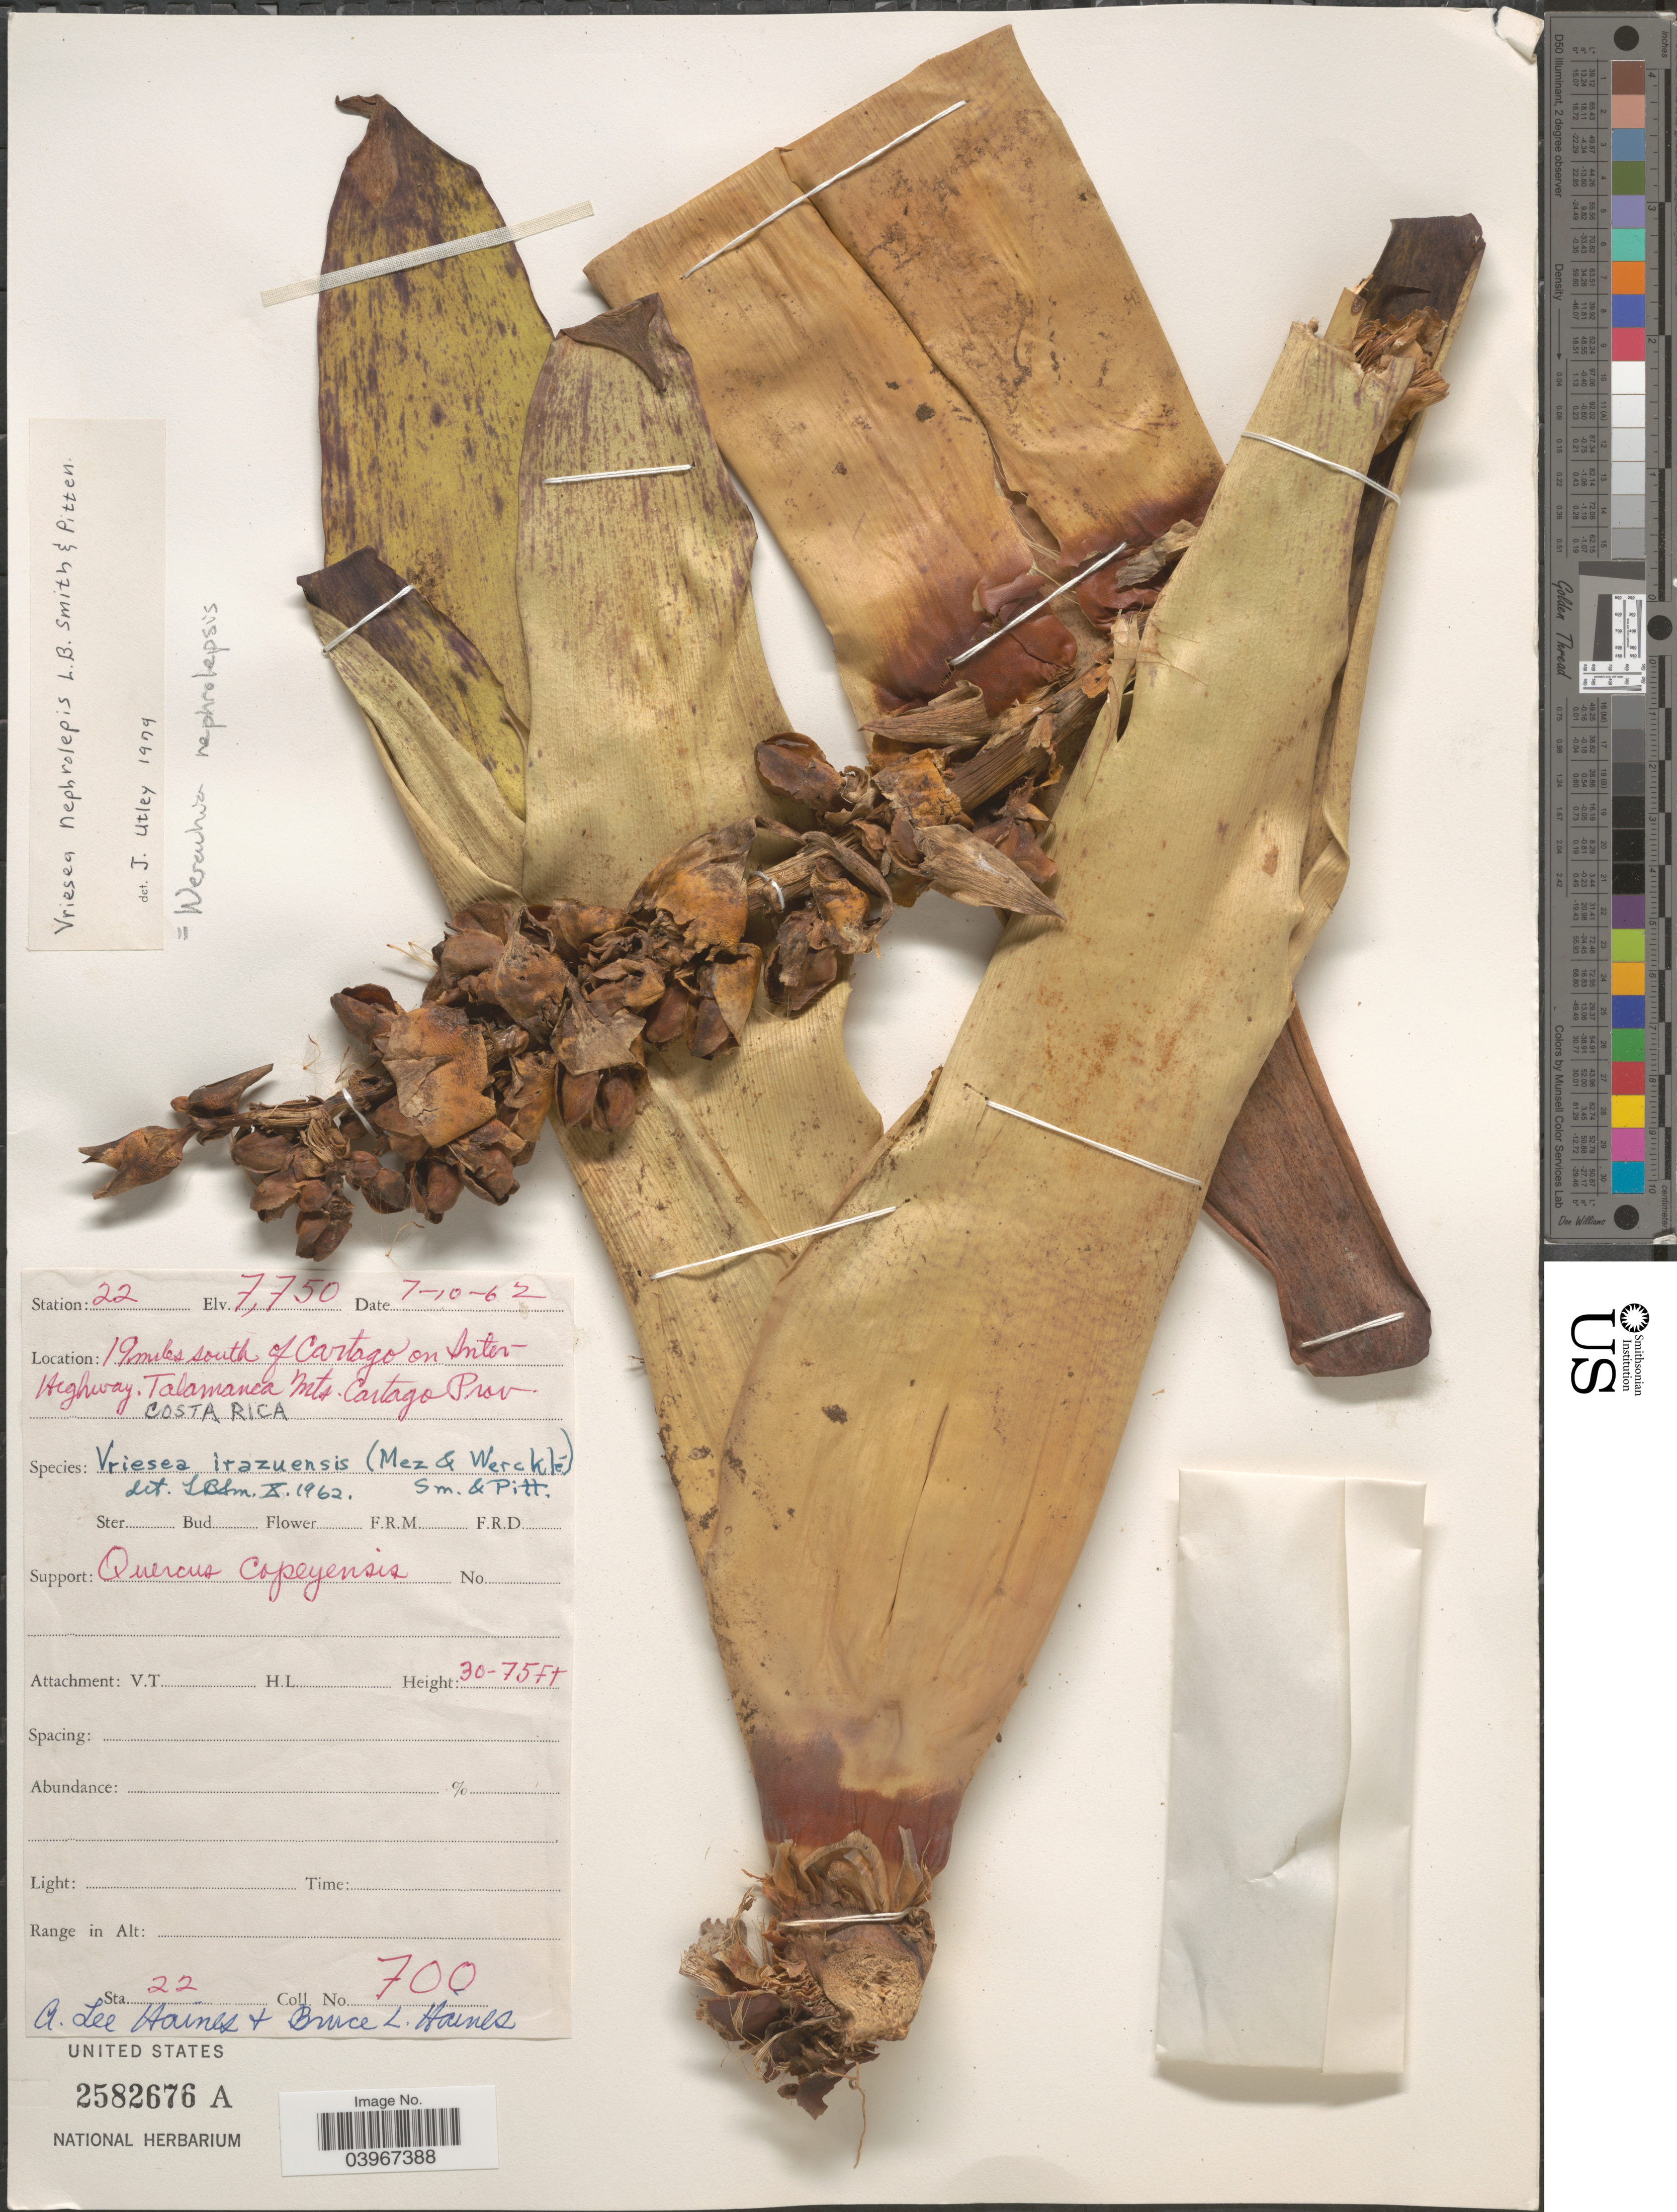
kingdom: Plantae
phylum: Tracheophyta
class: Liliopsida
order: Poales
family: Bromeliaceae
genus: Werauhia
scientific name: Werauhia nephrolepis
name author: (L.B. Sm. & Pittendr.) J.R. Grant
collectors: A. L. Haines & B. L. Haines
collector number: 700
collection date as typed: Transcribed d/m/y: 7/10/62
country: Costa Rica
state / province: Cartago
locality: Station 22. 19 miles south of Cartago on Inter-Highway. Talamanca Mts.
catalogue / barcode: US 2582676A